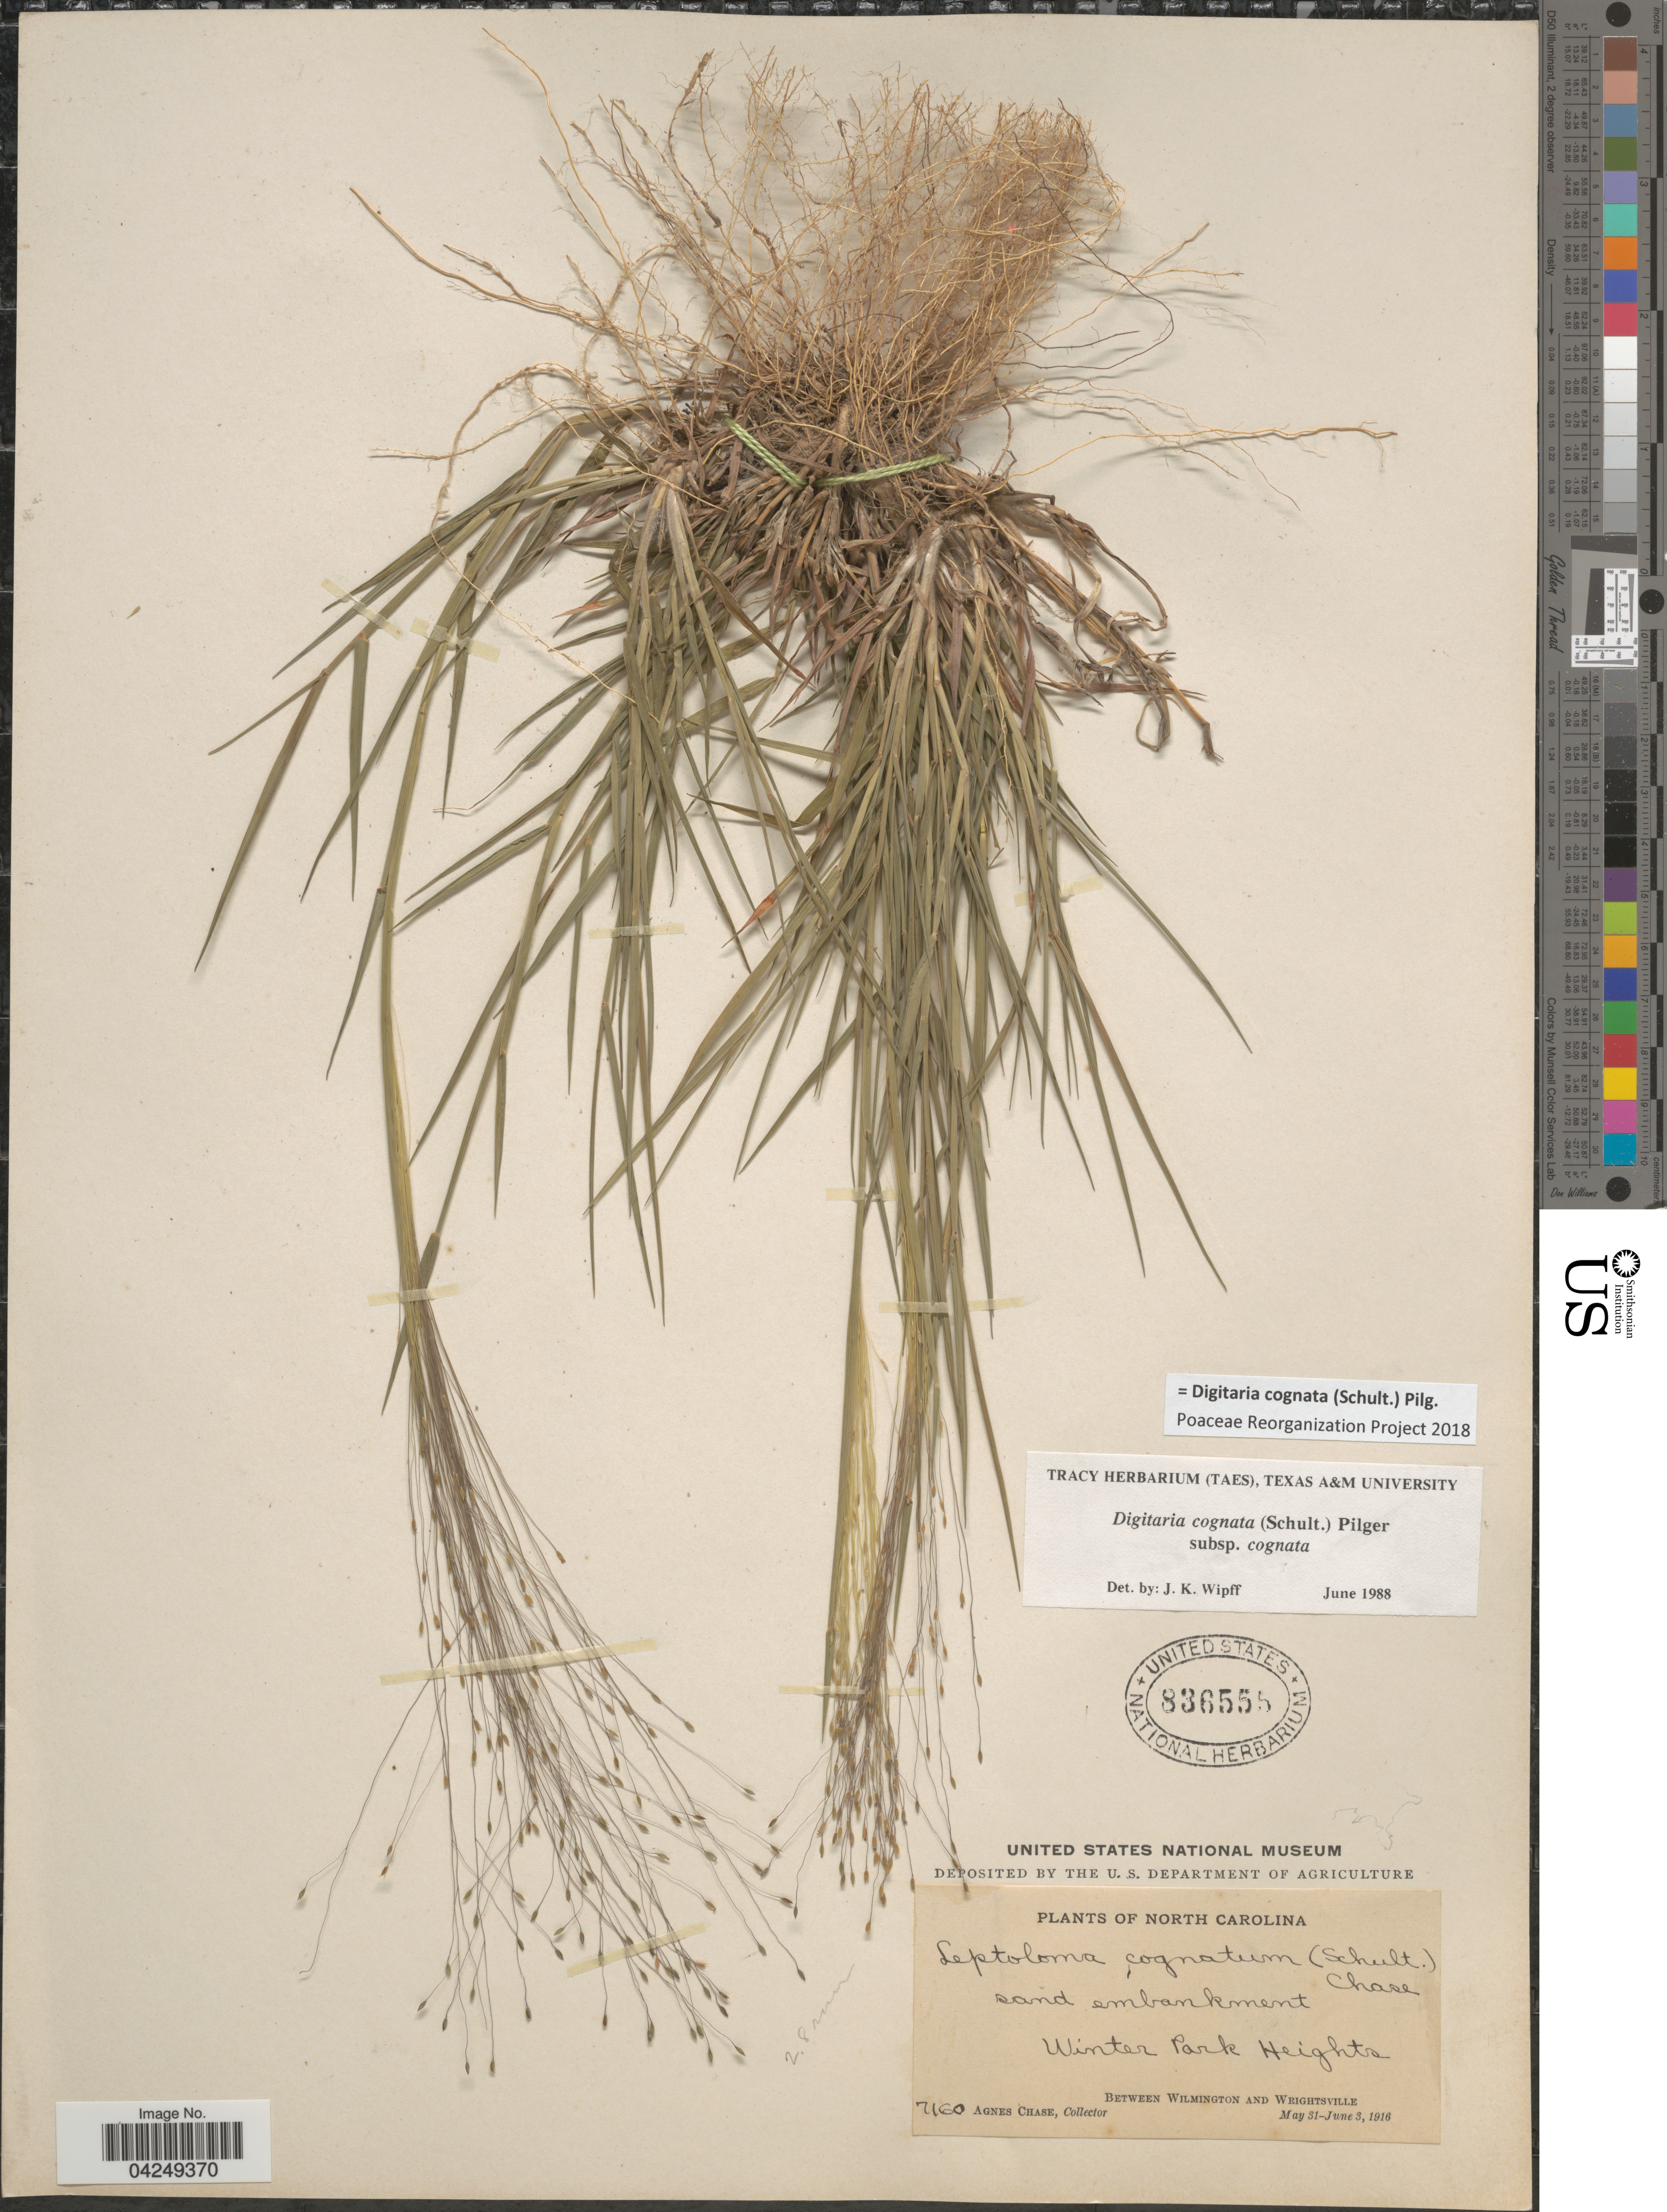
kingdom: Plantae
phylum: Tracheophyta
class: Liliopsida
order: Poales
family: Poaceae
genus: Digitaria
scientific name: Digitaria cognata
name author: (Scult.) Pilg.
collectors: A. Chase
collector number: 7160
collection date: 1916-05-31/1916-06-03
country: United States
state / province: North Carolina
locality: Sand embankment Winter Park Heights. Between Wilmington and Wrightsville.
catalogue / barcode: US 836555